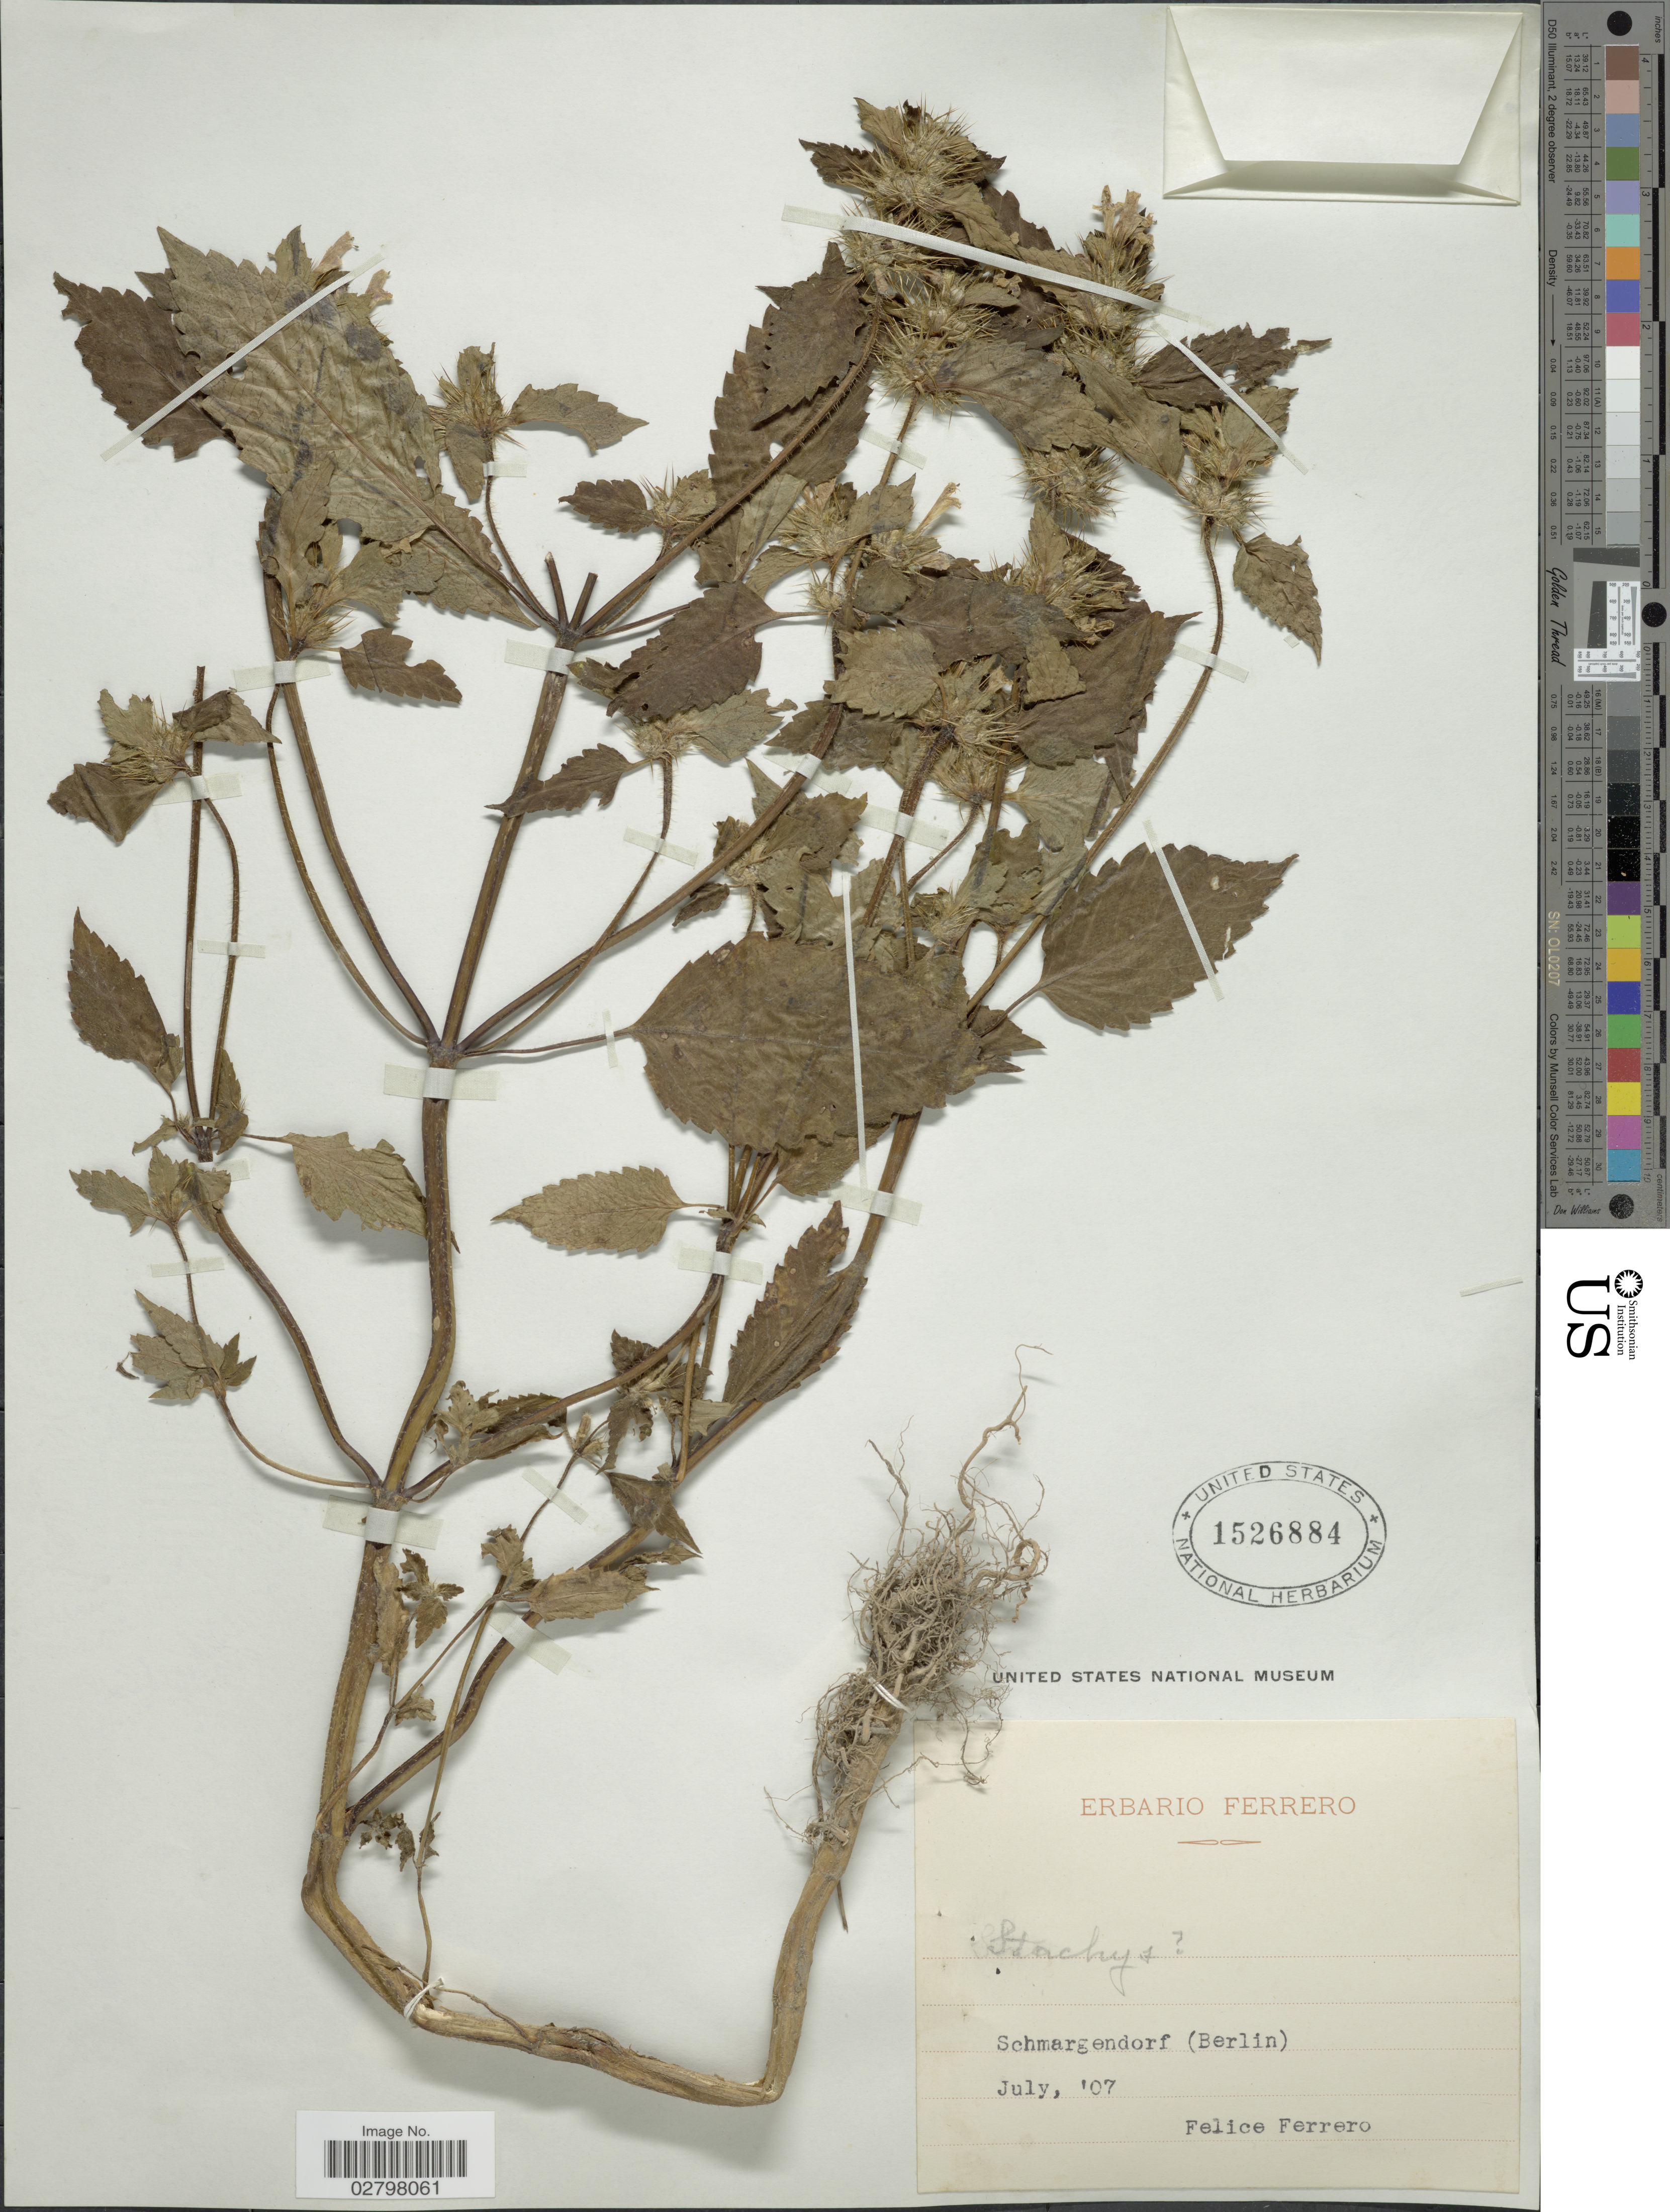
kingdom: Plantae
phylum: Tracheophyta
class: Magnoliopsida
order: Lamiales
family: Lamiaceae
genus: Stachys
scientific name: Stachys sp.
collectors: F. Ferrero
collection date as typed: Transcribed d/m/y: /7/7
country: Germany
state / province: Berlin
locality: Schmargendorf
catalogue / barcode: US 1526884